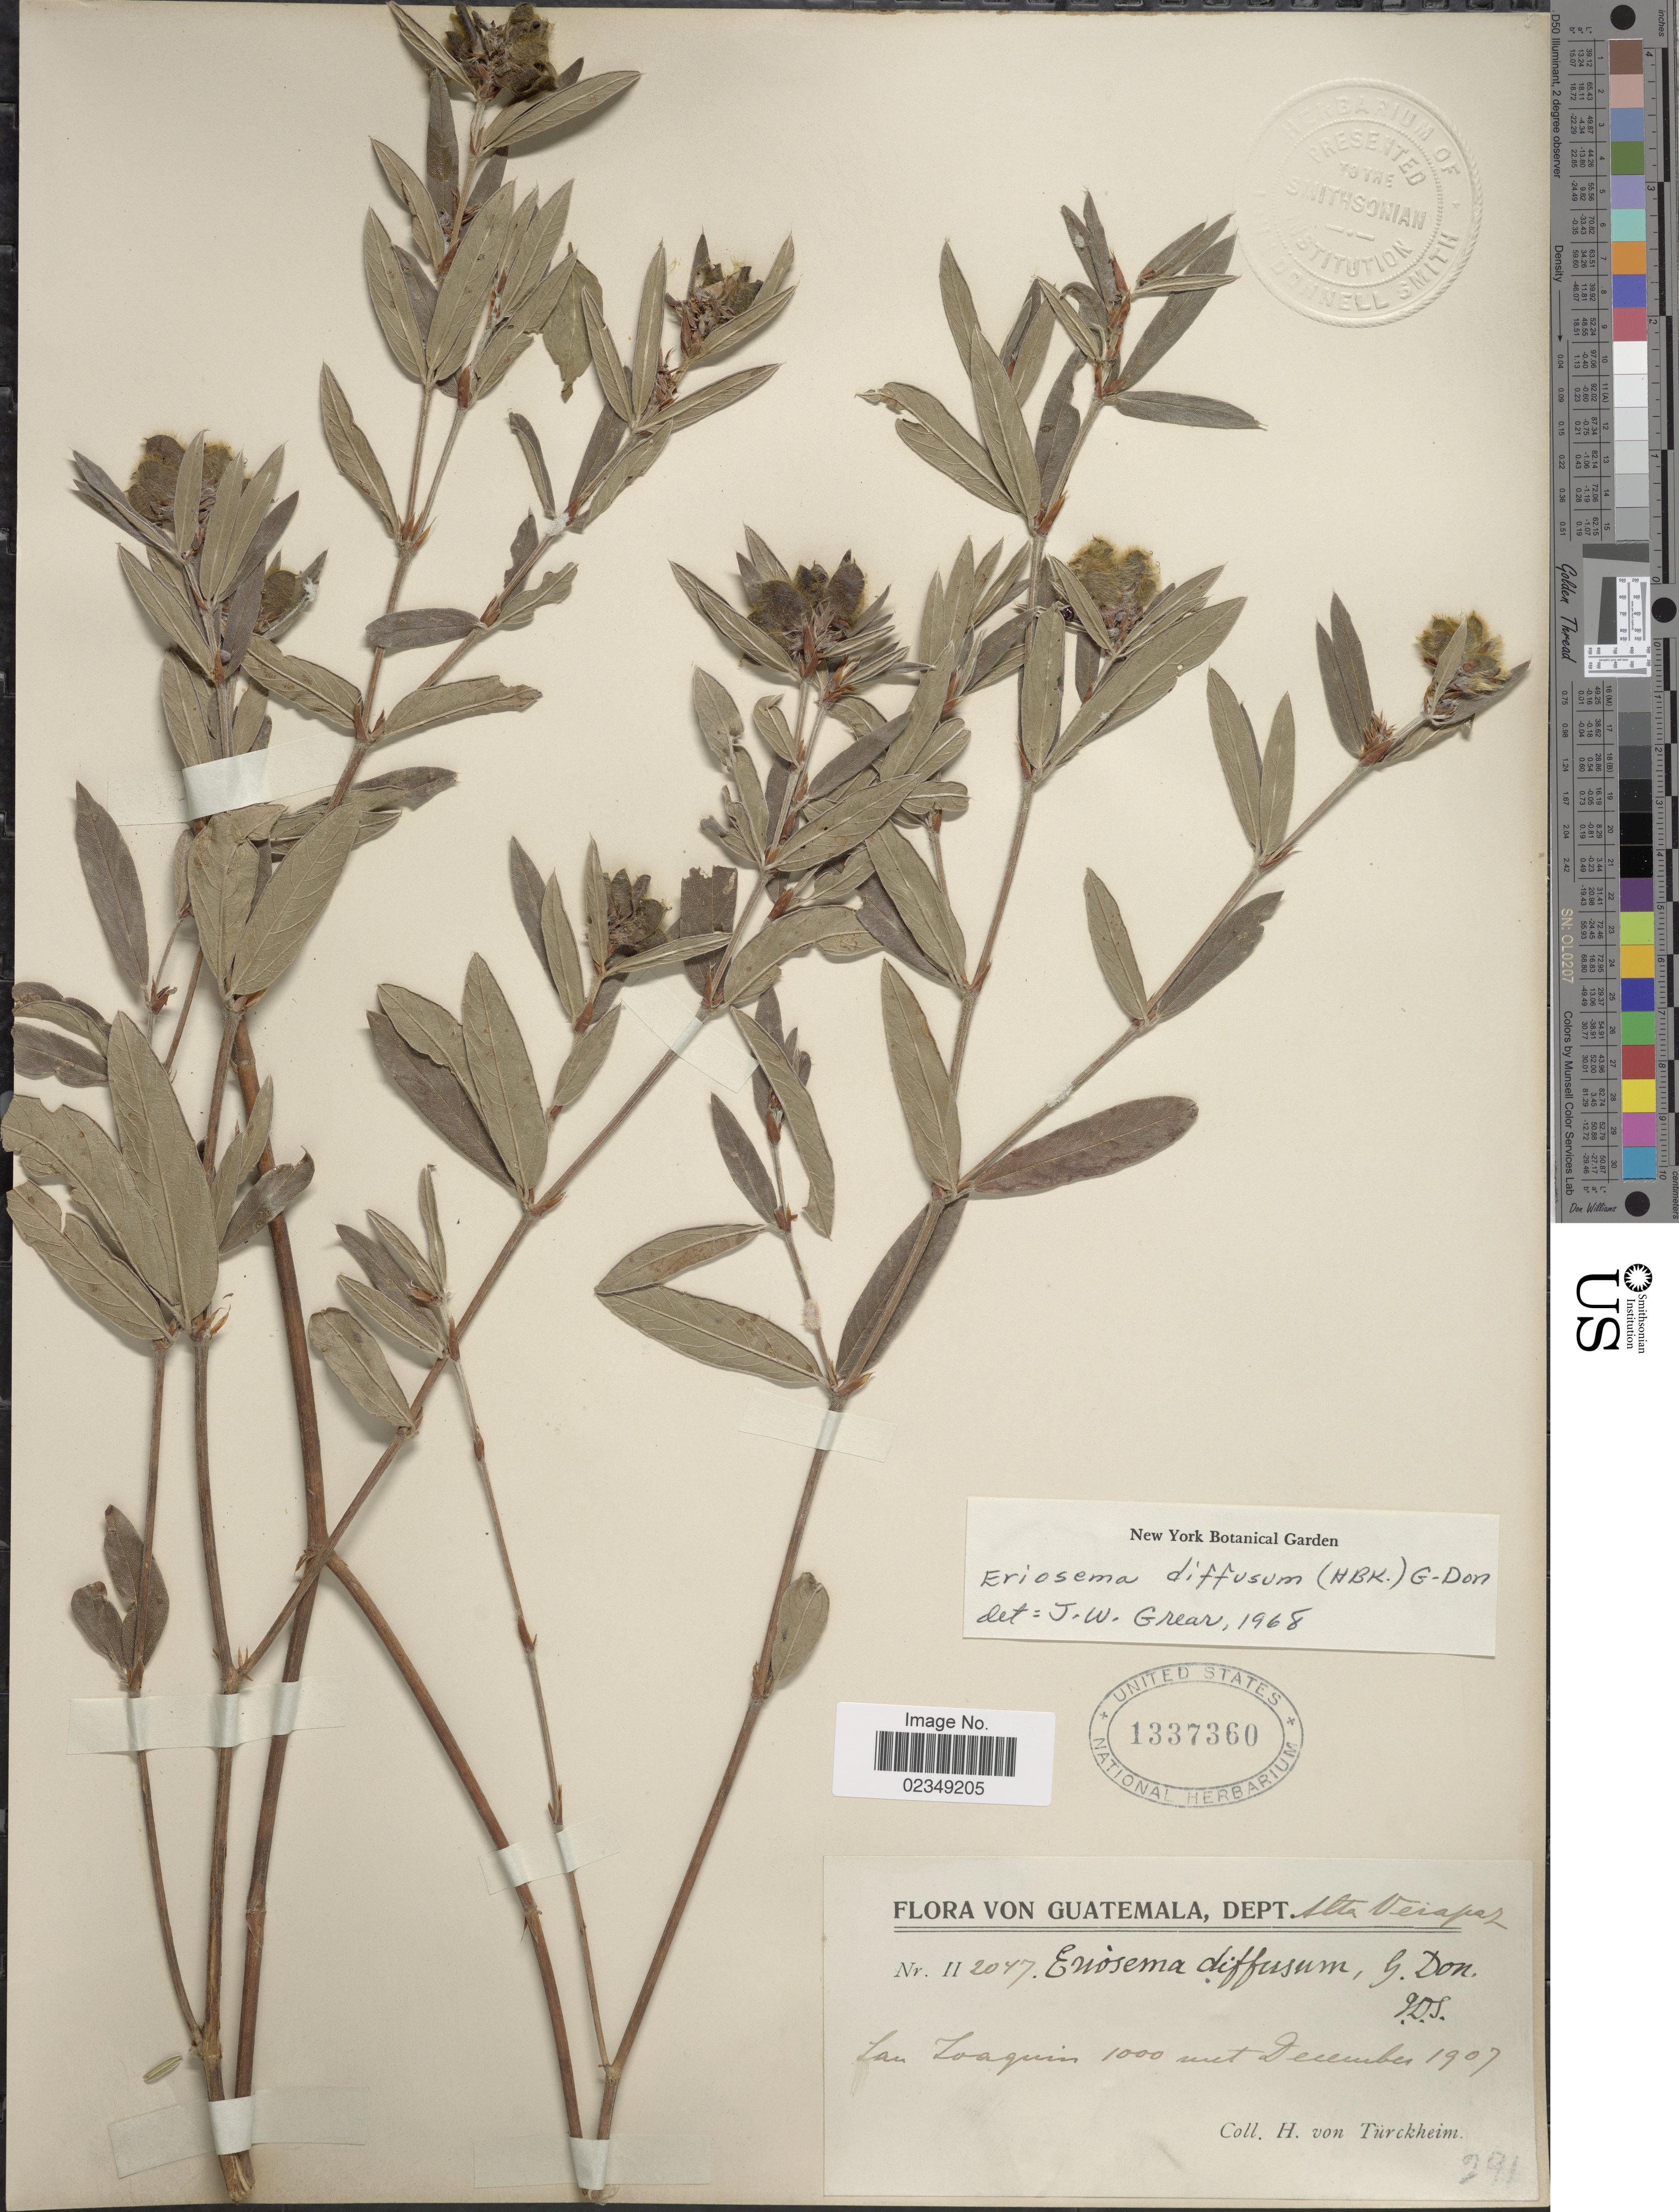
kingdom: Plantae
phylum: Tracheophyta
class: Magnoliopsida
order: Fabales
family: Fabaceae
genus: Eriosema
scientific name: Eriosema diffusum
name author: (Kunth) G. Don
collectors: H. von Türckheim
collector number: II 2047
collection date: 1907-12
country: Guatemala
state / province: Alta Verapaz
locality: Dept. Alta Verapaz. San Joaquín.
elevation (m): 1000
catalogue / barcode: US 1337360